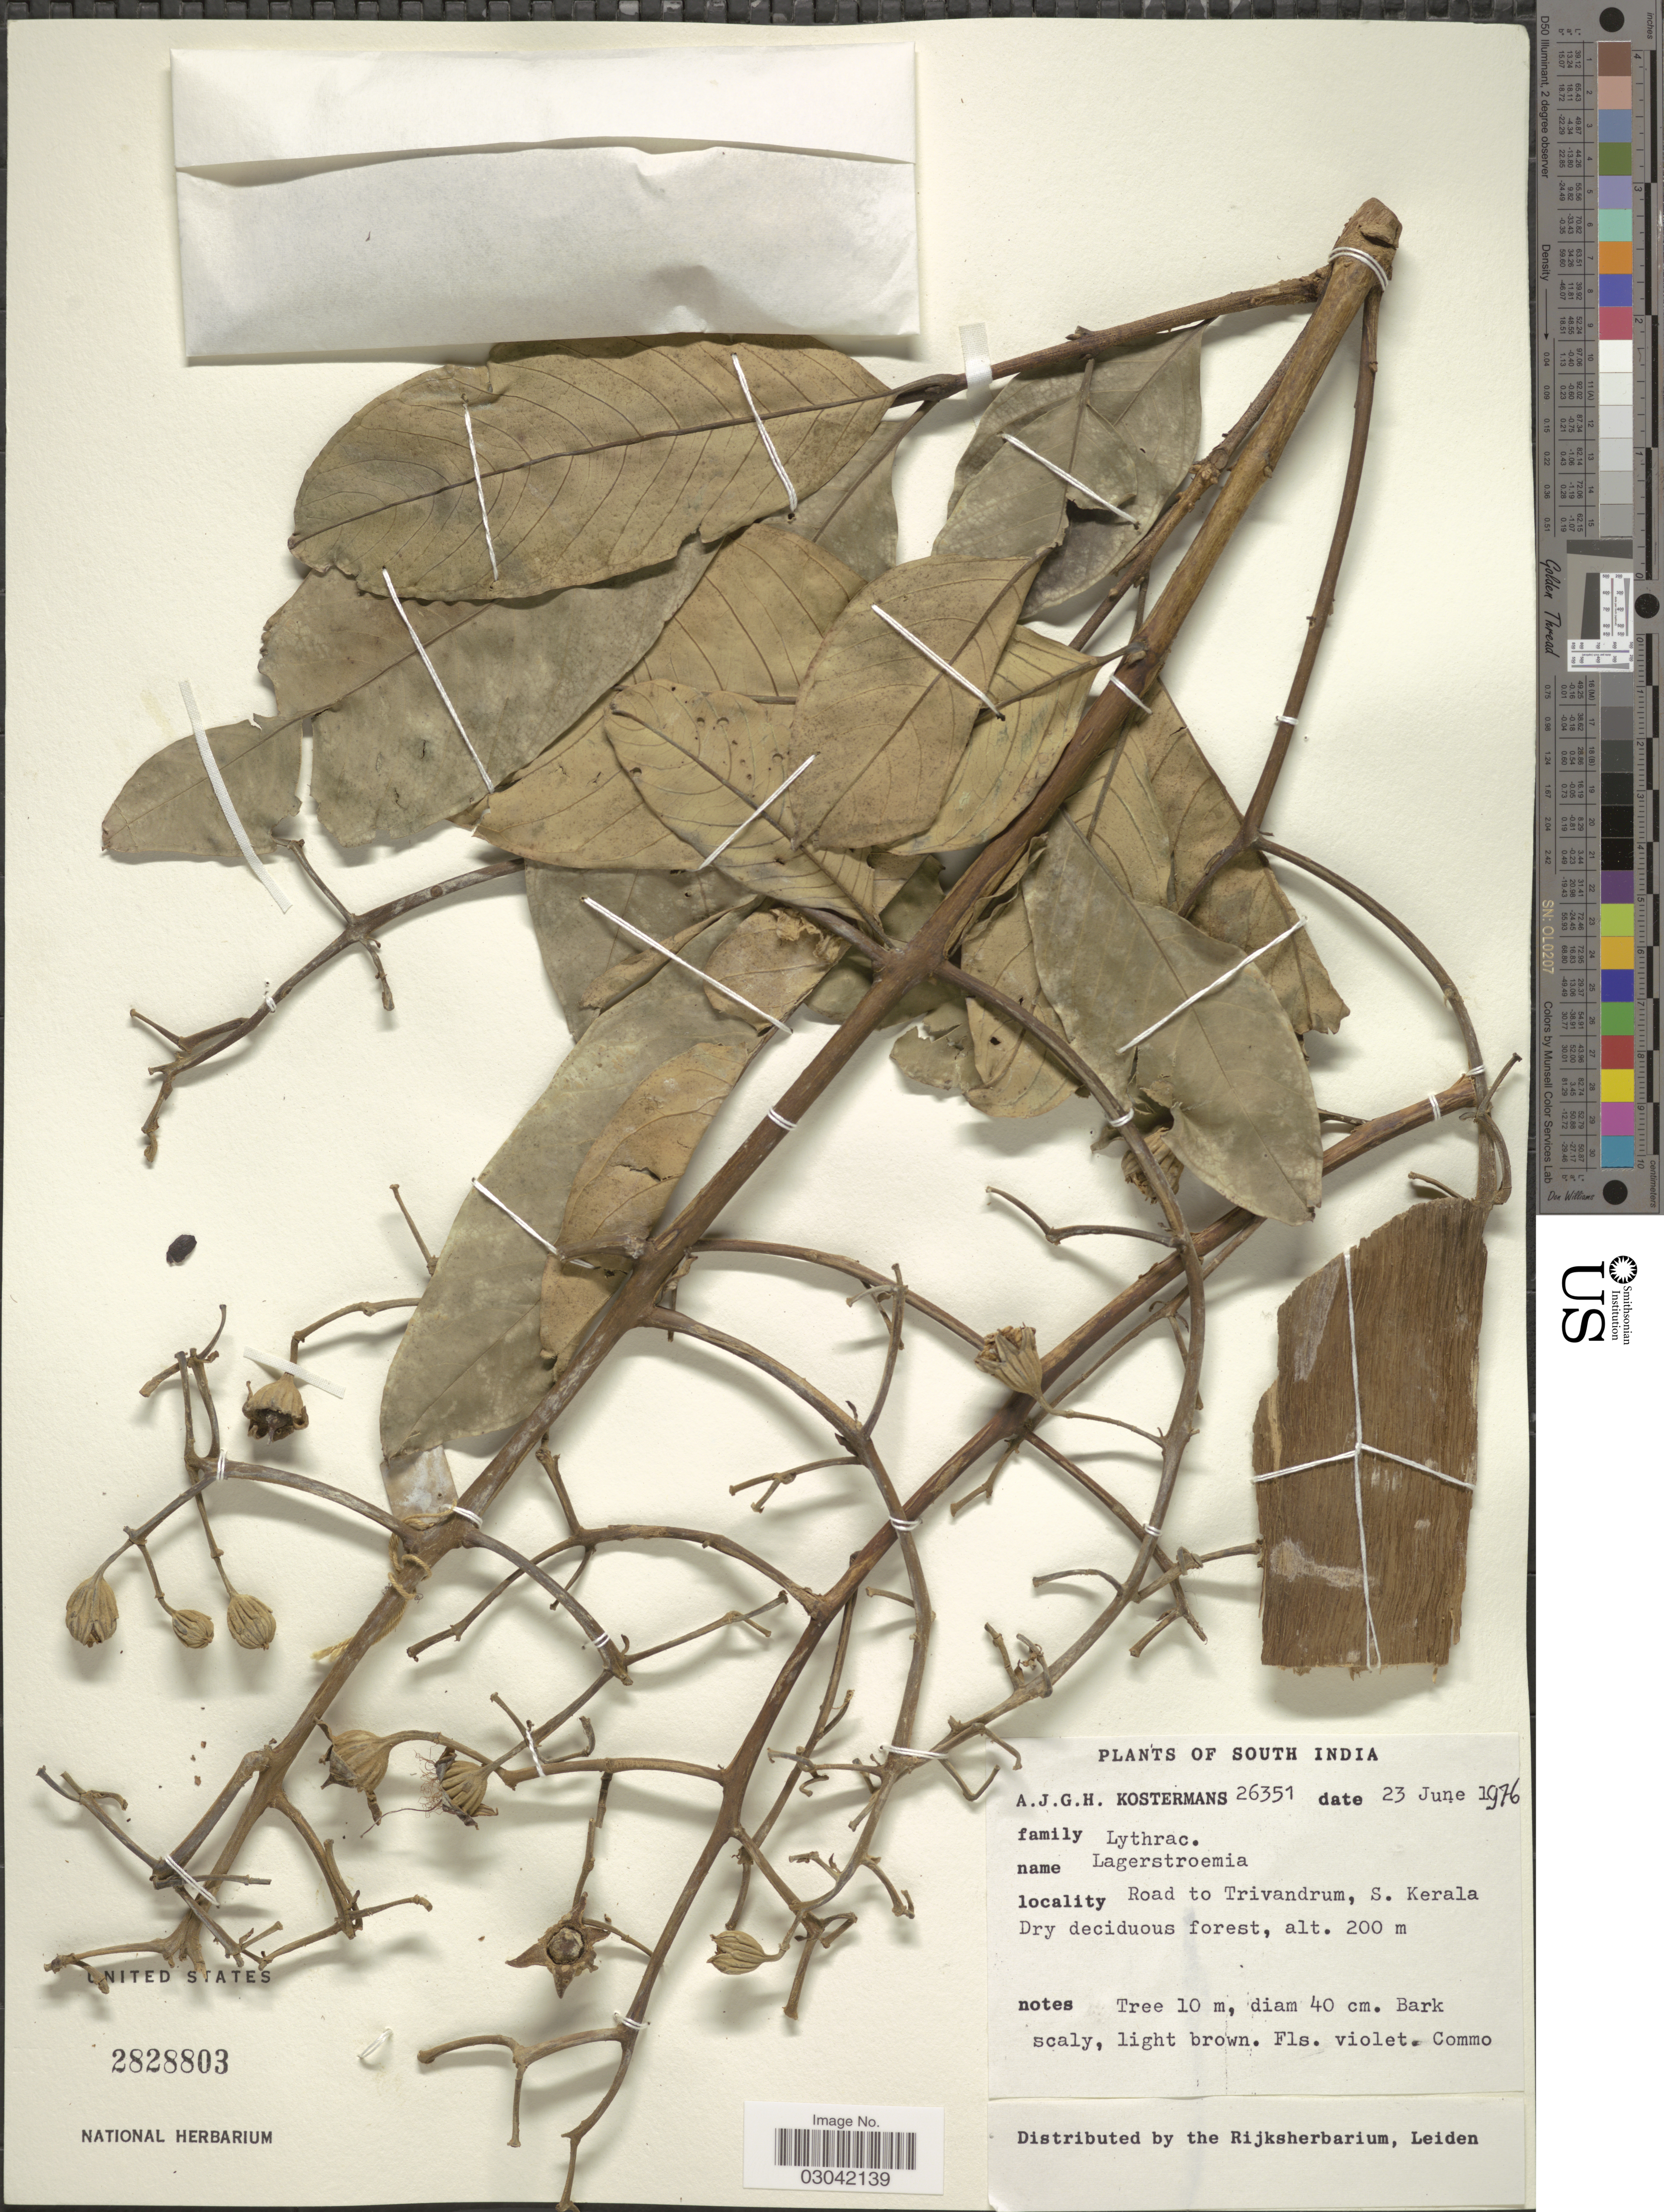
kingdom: Plantae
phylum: Tracheophyta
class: Magnoliopsida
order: Myrtales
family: Lythraceae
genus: Lagerstroemia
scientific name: Lagerstroemia sp.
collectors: A. J. G. Kostermans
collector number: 26351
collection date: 1976-06-23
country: India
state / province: Kerala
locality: South India. Road to Trivandrum, S. Kerala.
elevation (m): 200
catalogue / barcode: US 2828803